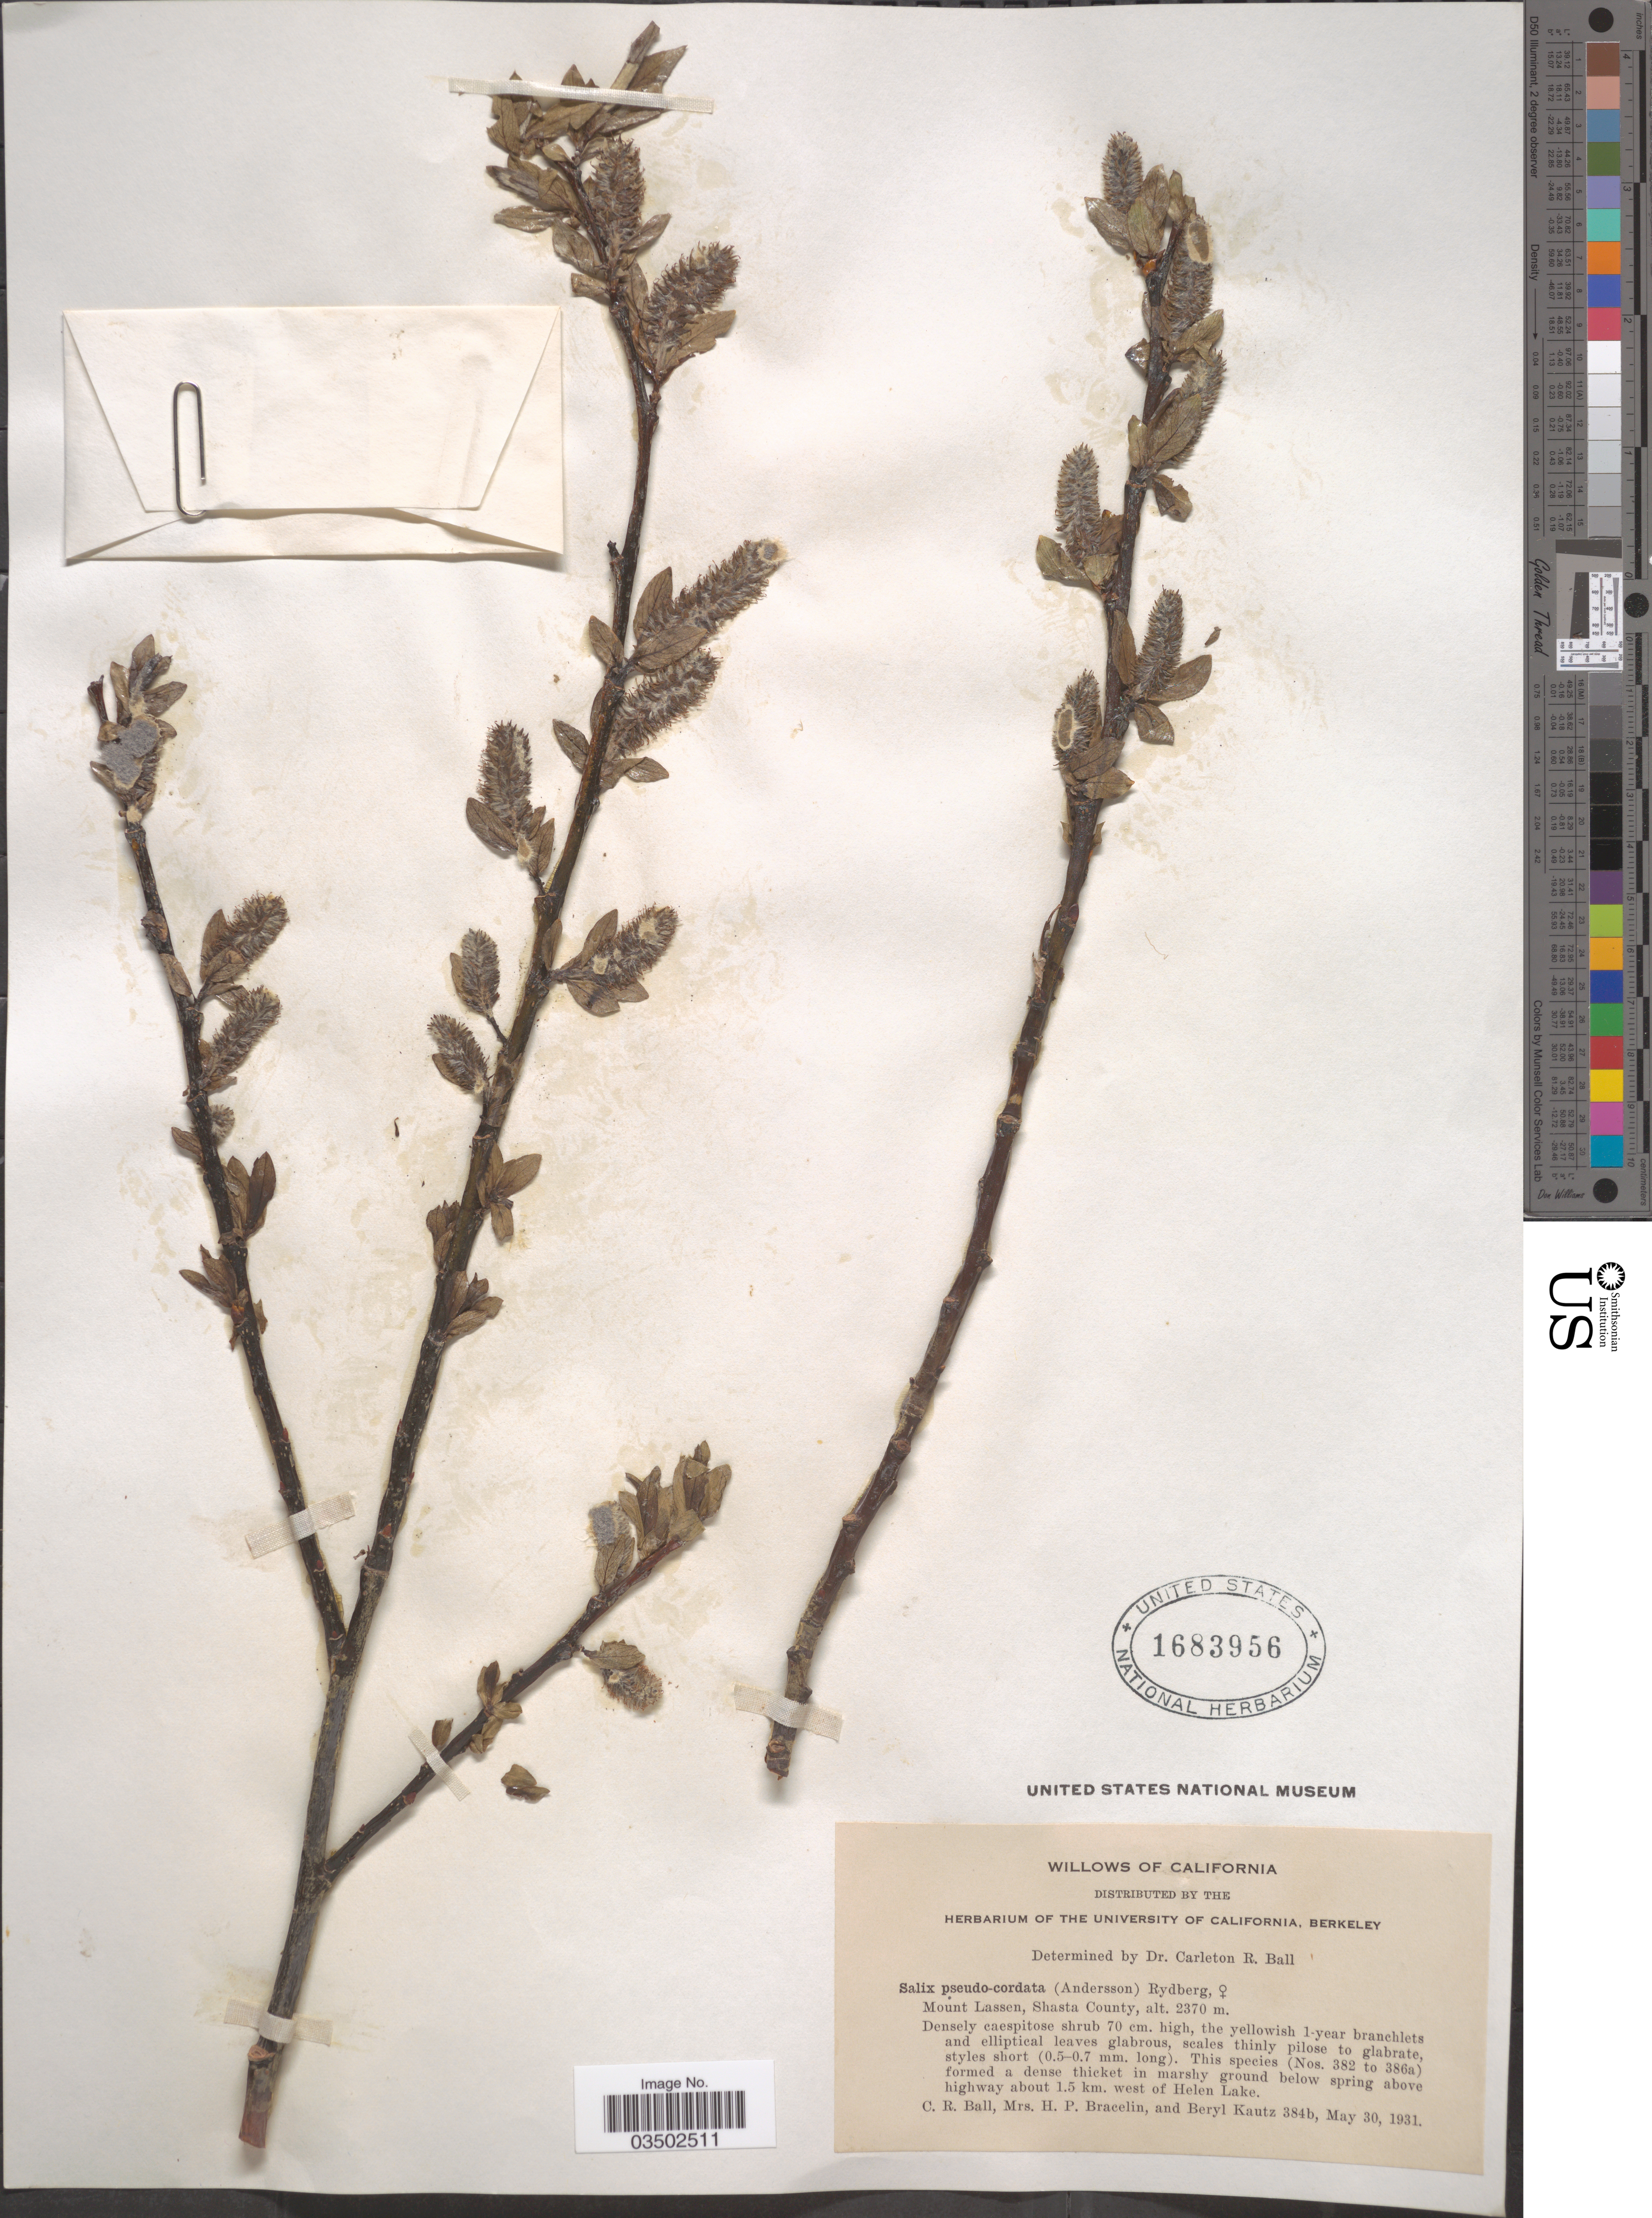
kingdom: Plantae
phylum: Tracheophyta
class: Magnoliopsida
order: Malpighiales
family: Salicaceae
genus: Salix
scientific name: Salix pseudocordata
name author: (Andersson) Andersson ex Rydb.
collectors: C. R. Ball, H. Bracelin & B. Kautz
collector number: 384b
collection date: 1931-05-30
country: United States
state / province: California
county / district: Shasta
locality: Mount Lassen, Shasta County. Below spring above highway about 1.5 km. west of Helen Lake.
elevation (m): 2370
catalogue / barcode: US 1683956